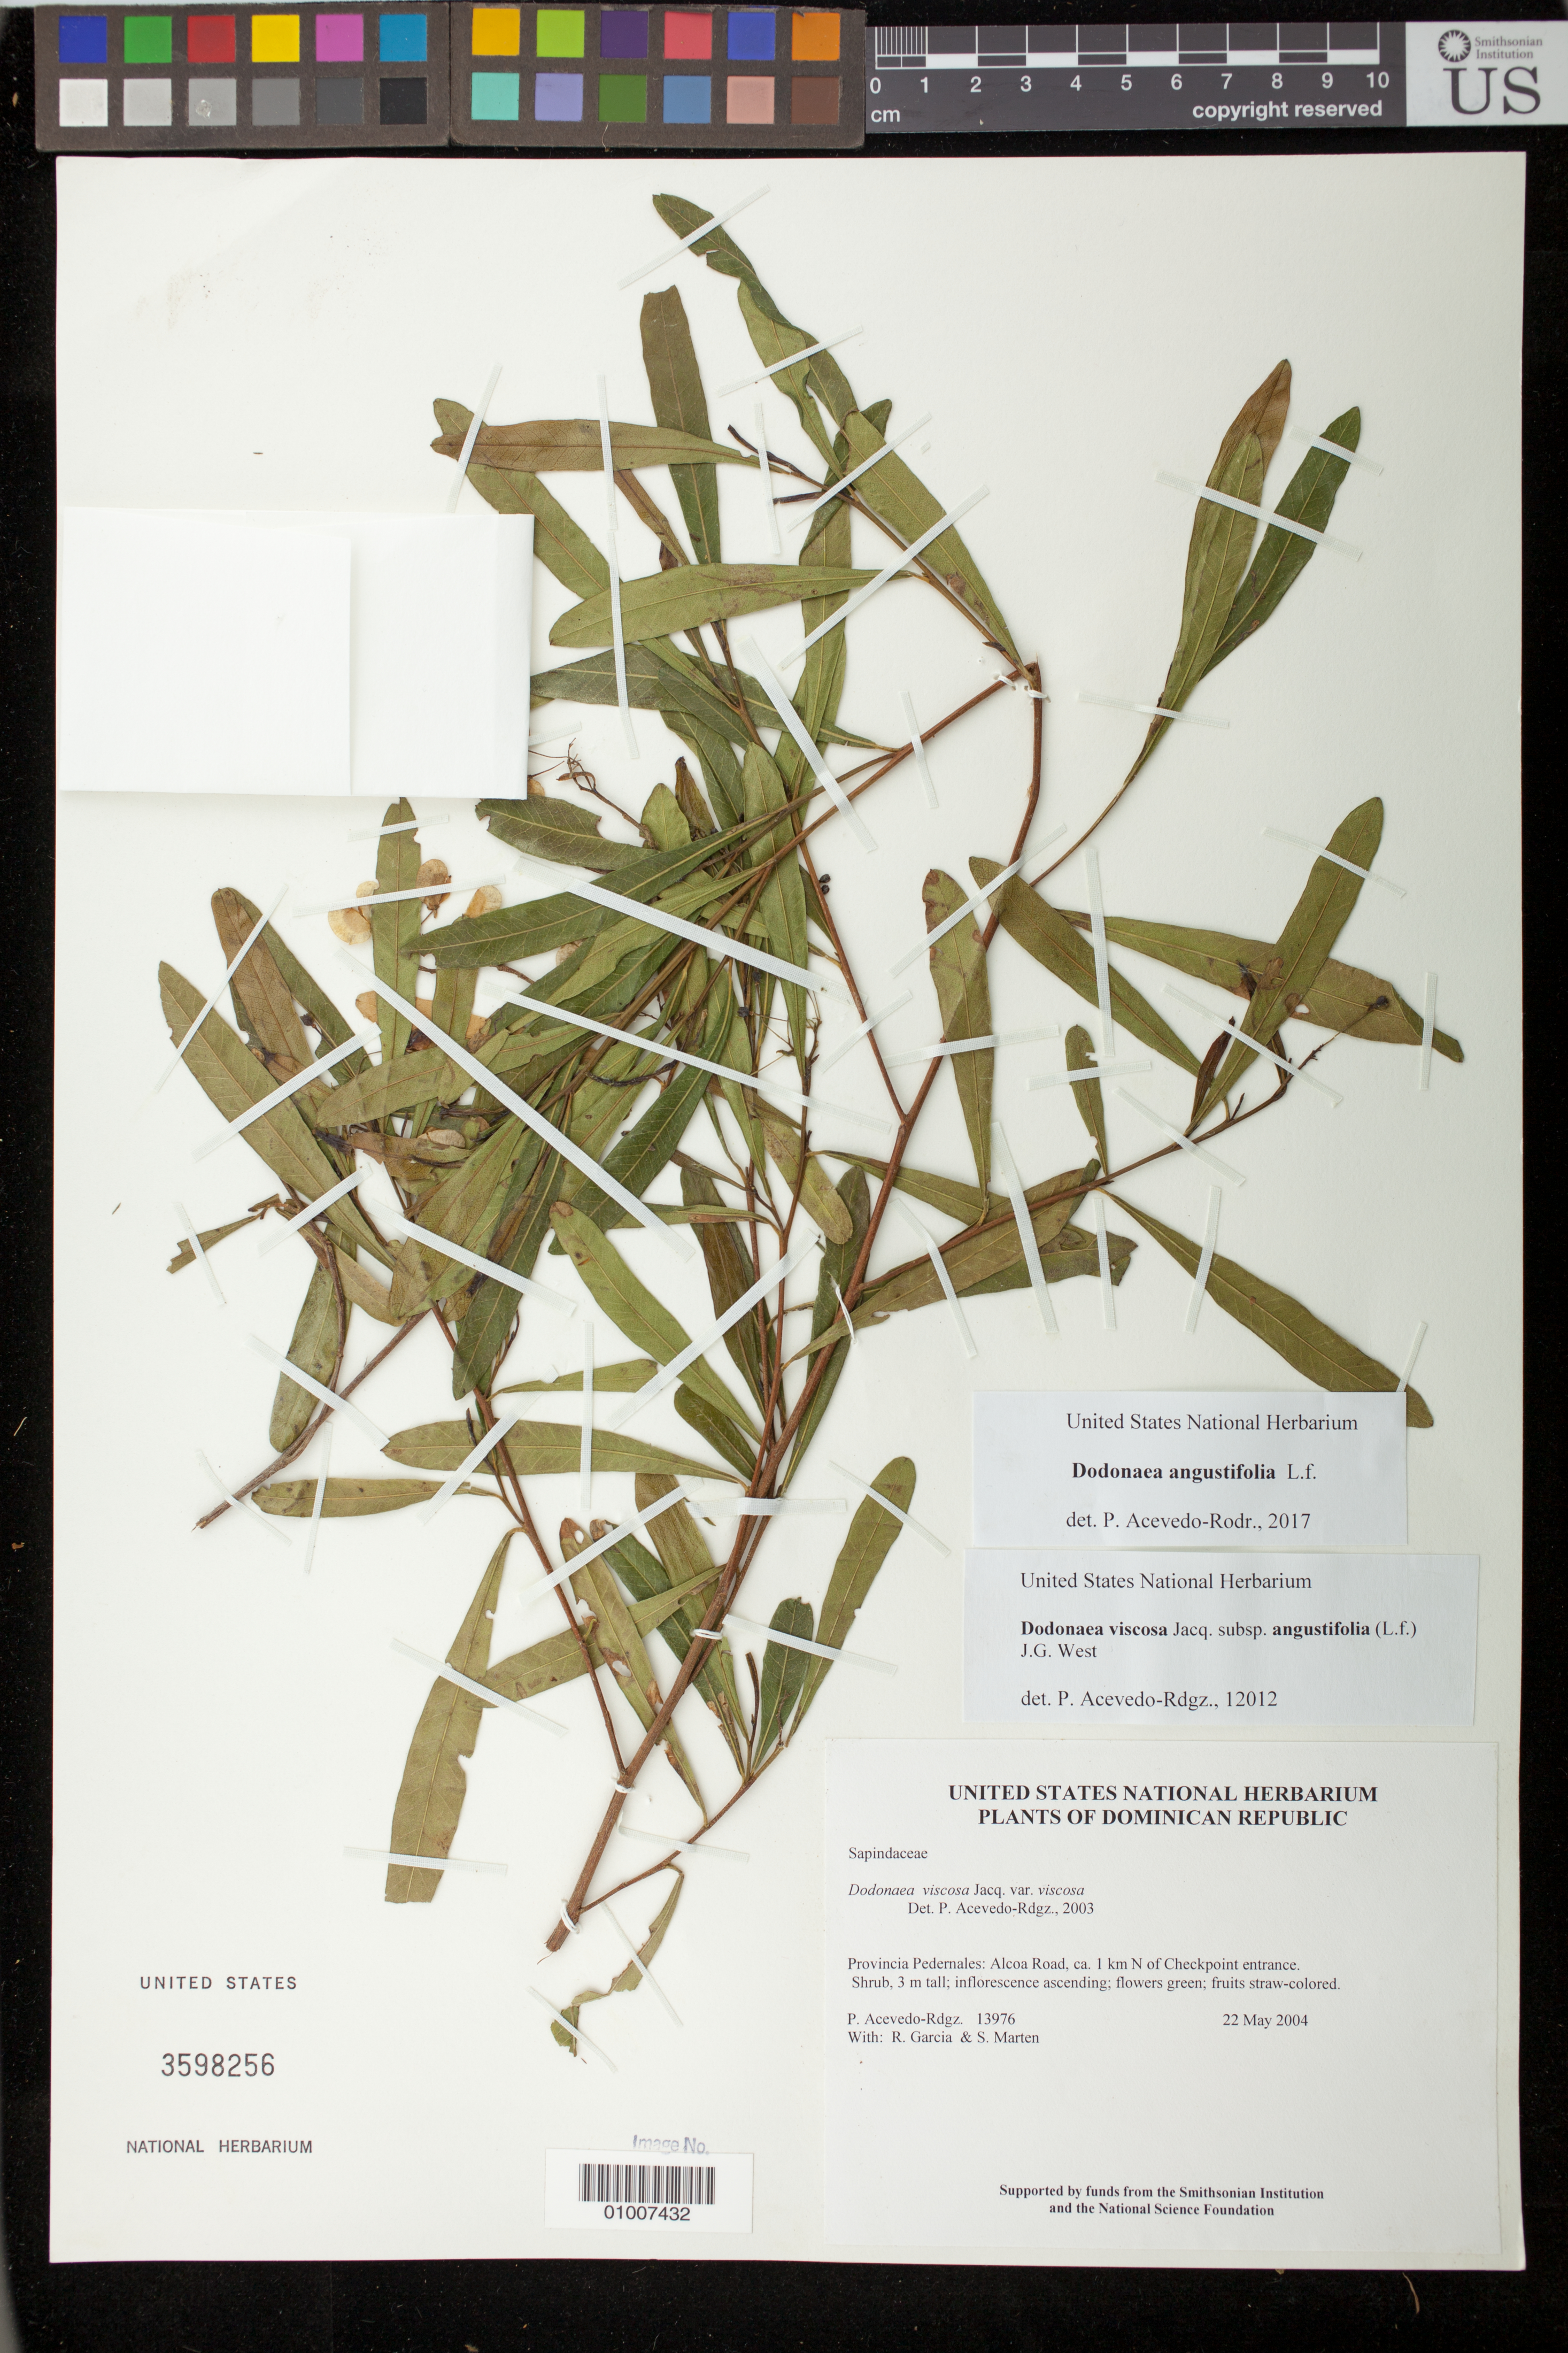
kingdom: Plantae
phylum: Tracheophyta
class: Magnoliopsida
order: Sapindales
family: Sapindaceae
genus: Dodonaea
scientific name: Dodonaea angustifolia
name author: L. f.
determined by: Acevedo-Rodríguez, P., (BOT), Smithsonian Institution - National Museum of Natural History (UNITED STATES)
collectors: P. Acevedo-Rodr., R. G. García & S. Marten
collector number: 13976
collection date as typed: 22 May 2004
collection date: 2004-05-22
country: Dominican Republic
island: Hispaniola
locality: Provincia Pedernales: Alcoa Road, ca. 1 km N of Checkpoint entrance.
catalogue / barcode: US 3598256